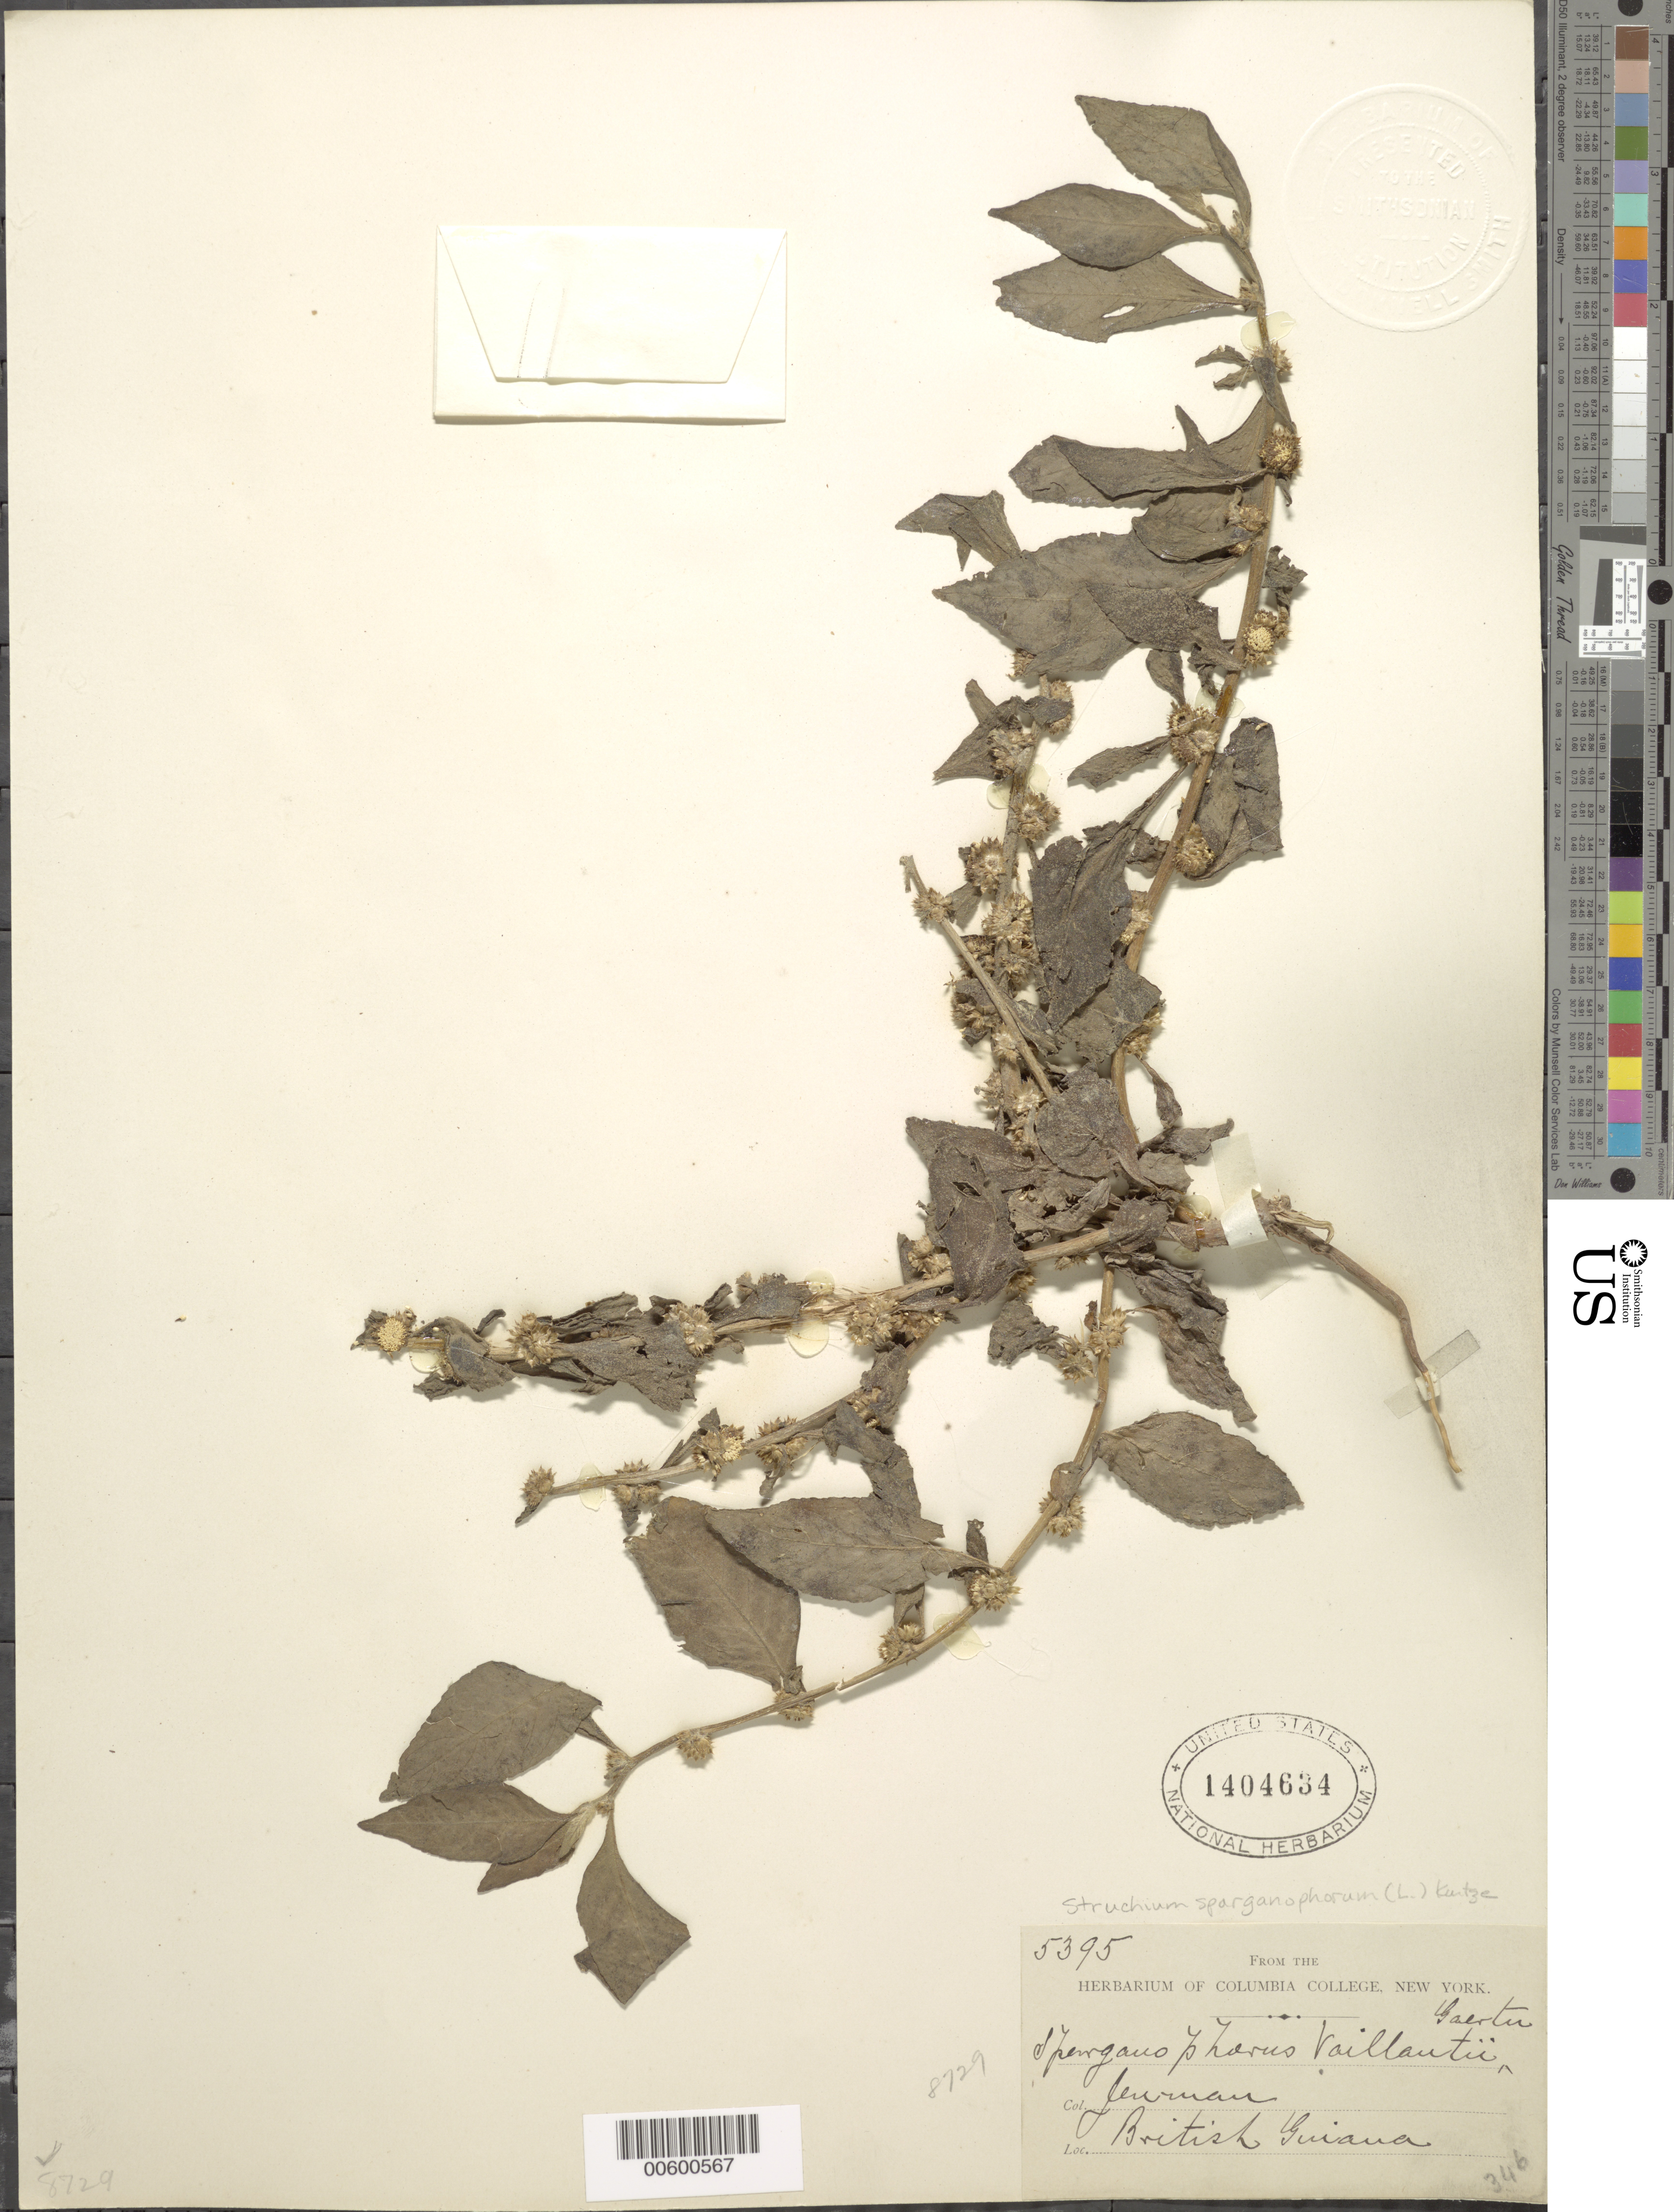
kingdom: Plantae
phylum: Tracheophyta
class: Magnoliopsida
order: Asterales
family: Asteraceae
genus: Struchium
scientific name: Struchium sparganophorum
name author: (L.) Kuntze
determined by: Funk, Vicki A., (BOT), Smithsonian Institution - National Museum of Natural History (UNITED STATES)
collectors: G. S. Jenman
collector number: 5395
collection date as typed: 1889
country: Guyana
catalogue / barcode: US 1404634